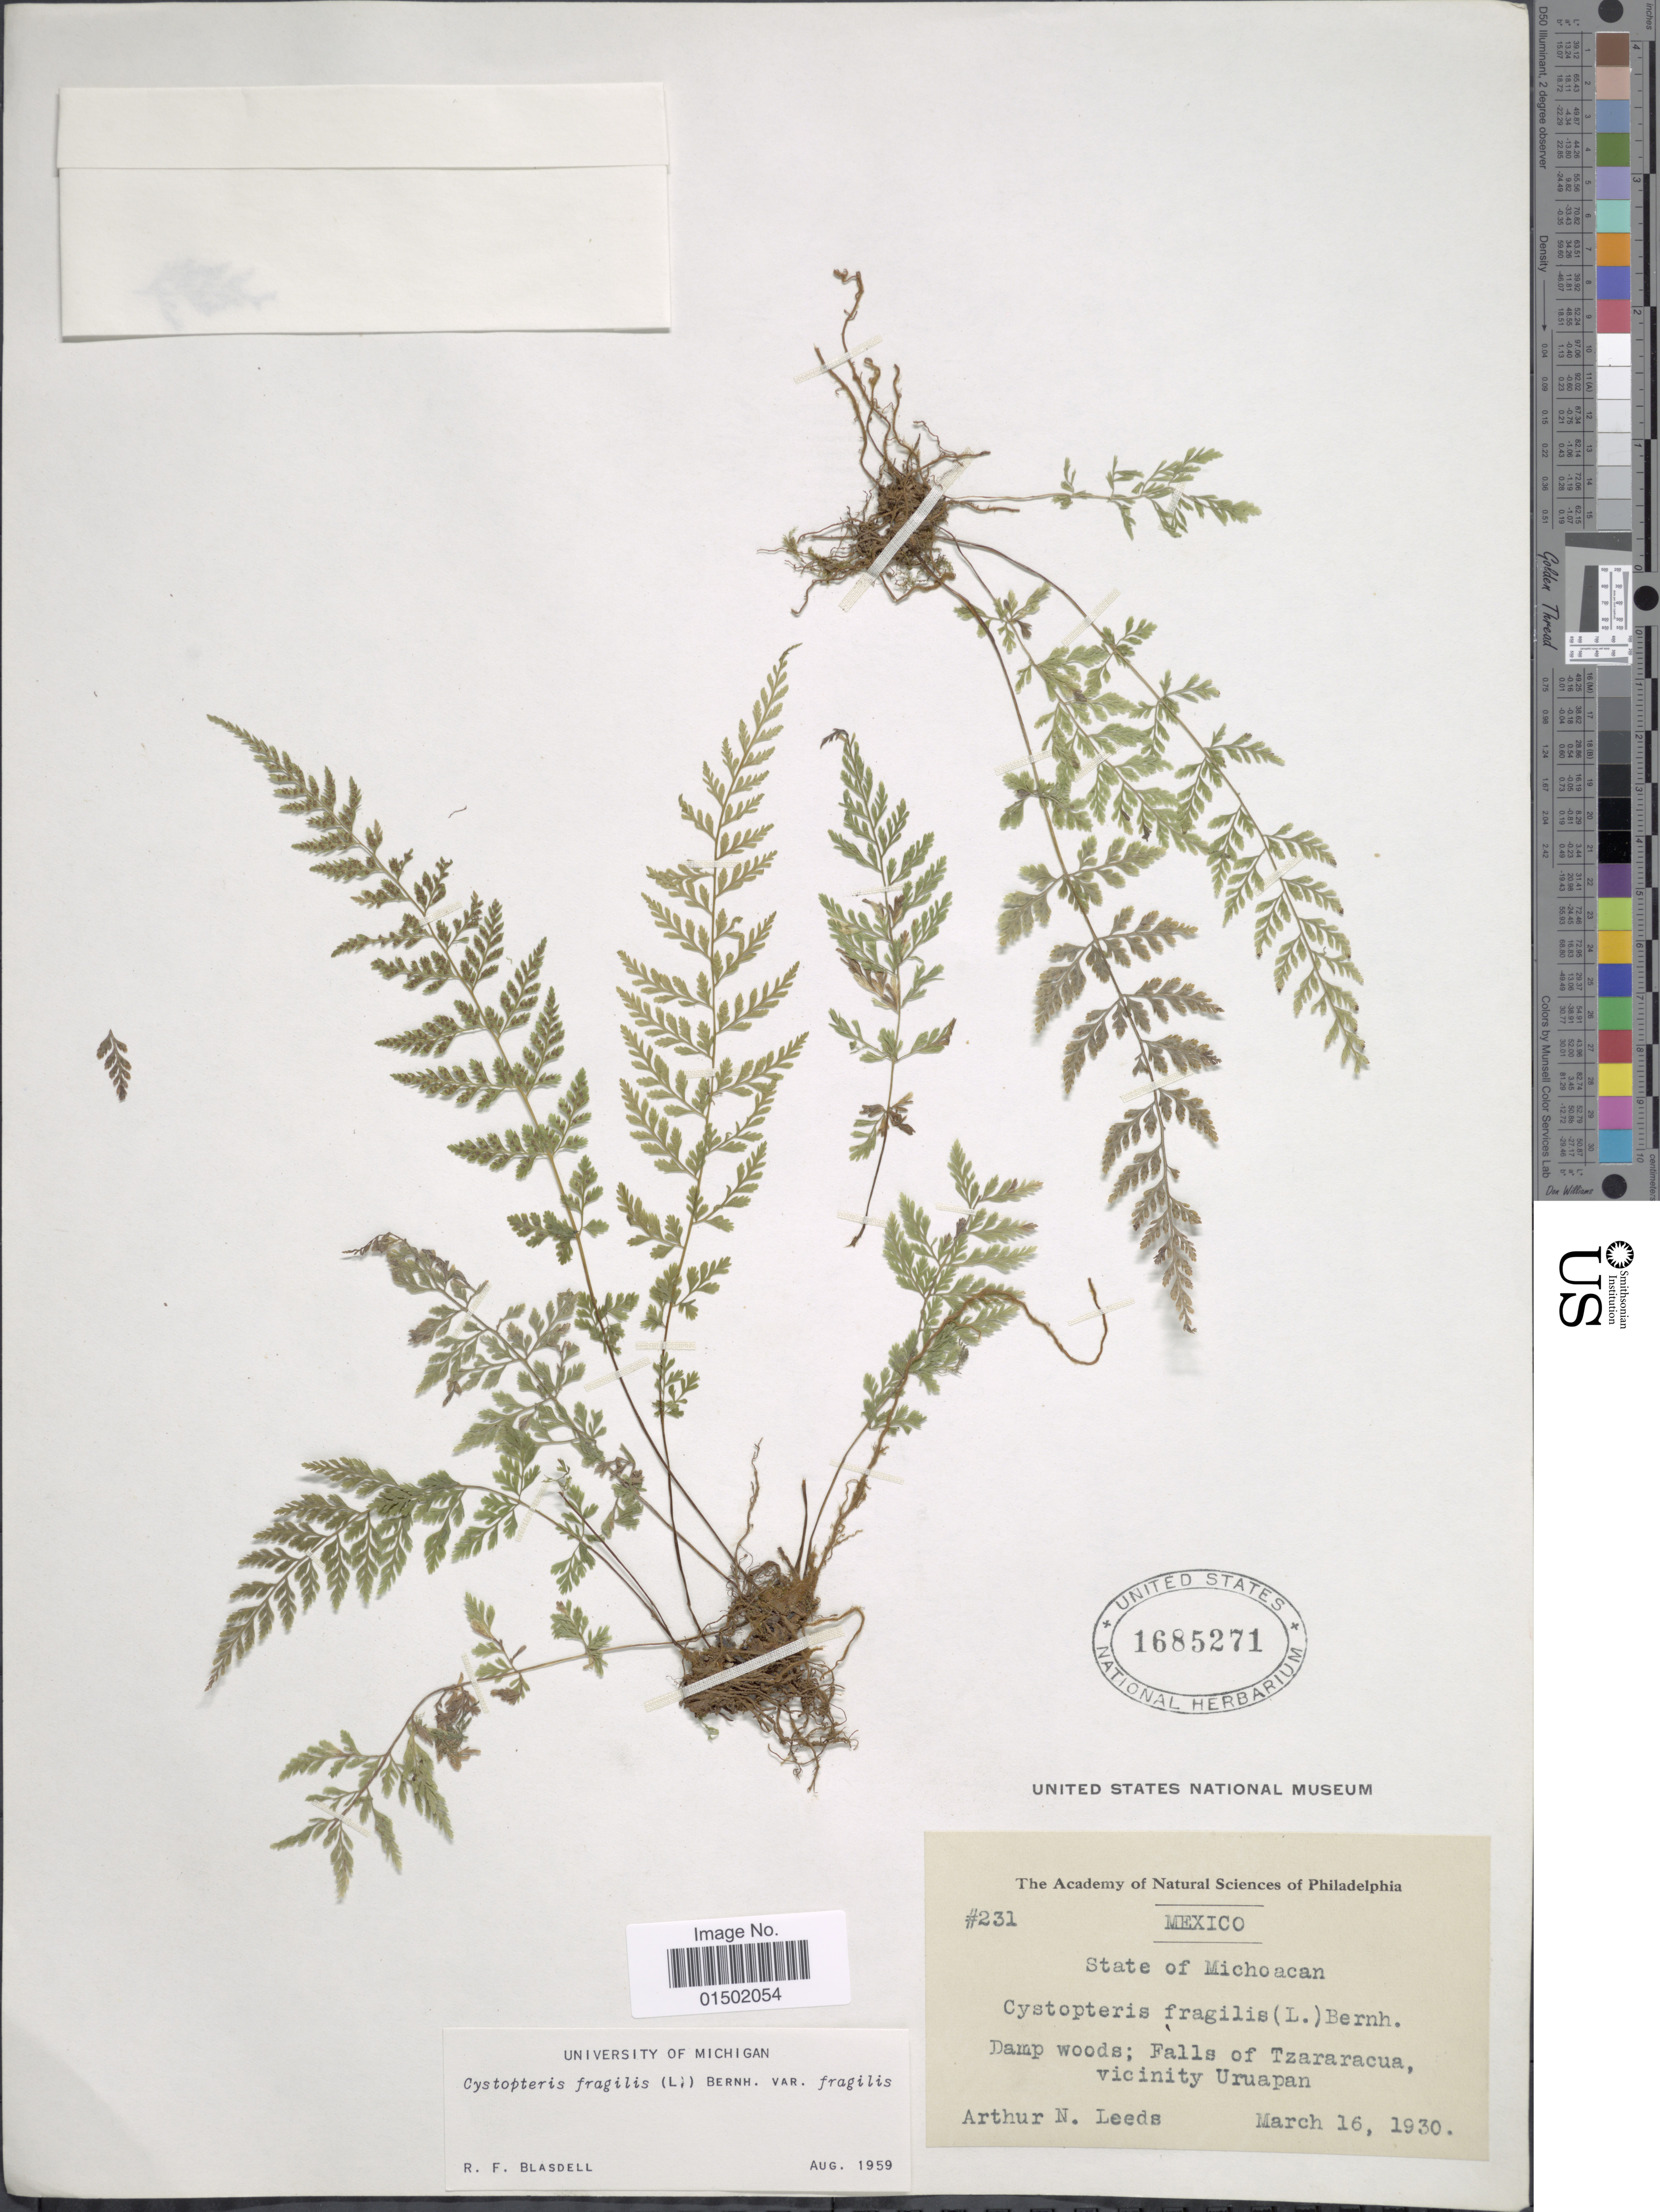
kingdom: Plantae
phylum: Tracheophyta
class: Polypodiopsida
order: Polypodiales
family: Cystopteridaceae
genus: Cystopteris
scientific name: Cystopteris fragilis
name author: (L.) Bernh.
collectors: A. N. Leeds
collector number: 231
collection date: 1930-03-16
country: Mexico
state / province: Michoacán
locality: Damp woods; Falls of Tzararacua, vicinity of Uruapan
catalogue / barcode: US 1685271